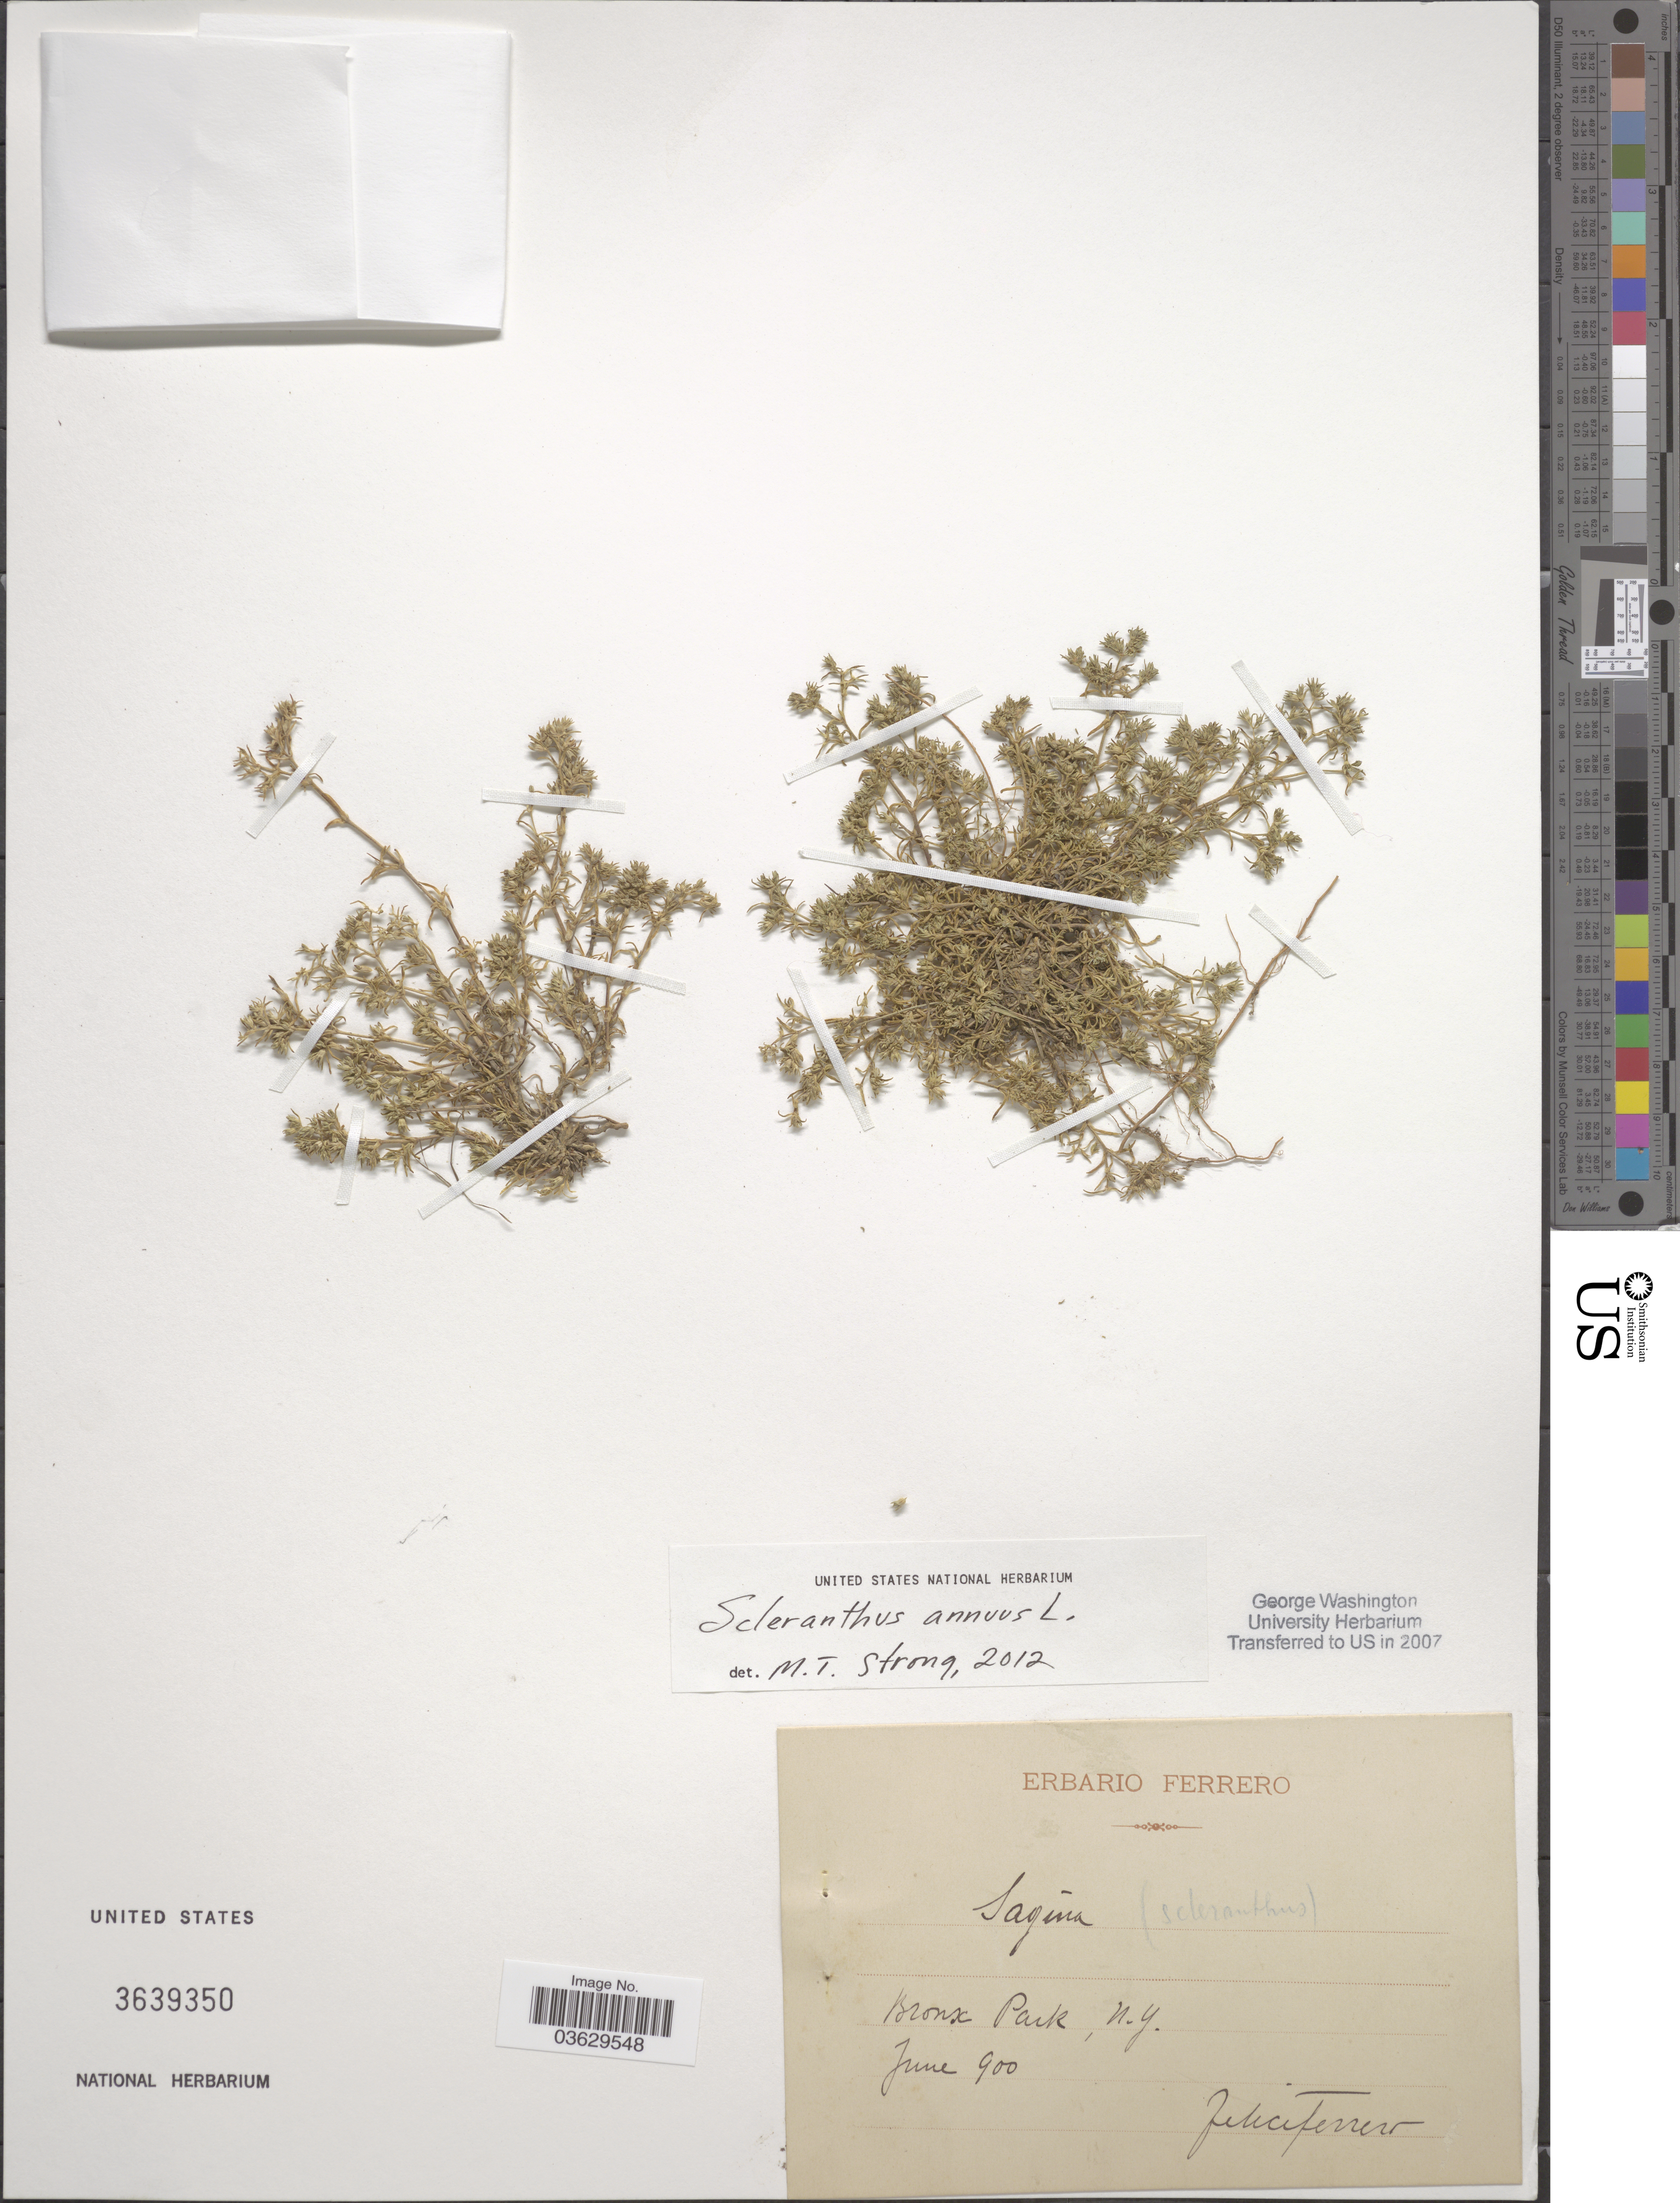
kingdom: Plantae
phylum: Tracheophyta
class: Magnoliopsida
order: Caryophyllales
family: Caryophyllaceae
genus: Scleranthus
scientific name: Scleranthus annuus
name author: L.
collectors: F. Ferrero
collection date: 1900-06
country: United States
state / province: New York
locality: Bronx Park.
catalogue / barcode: US 3639350